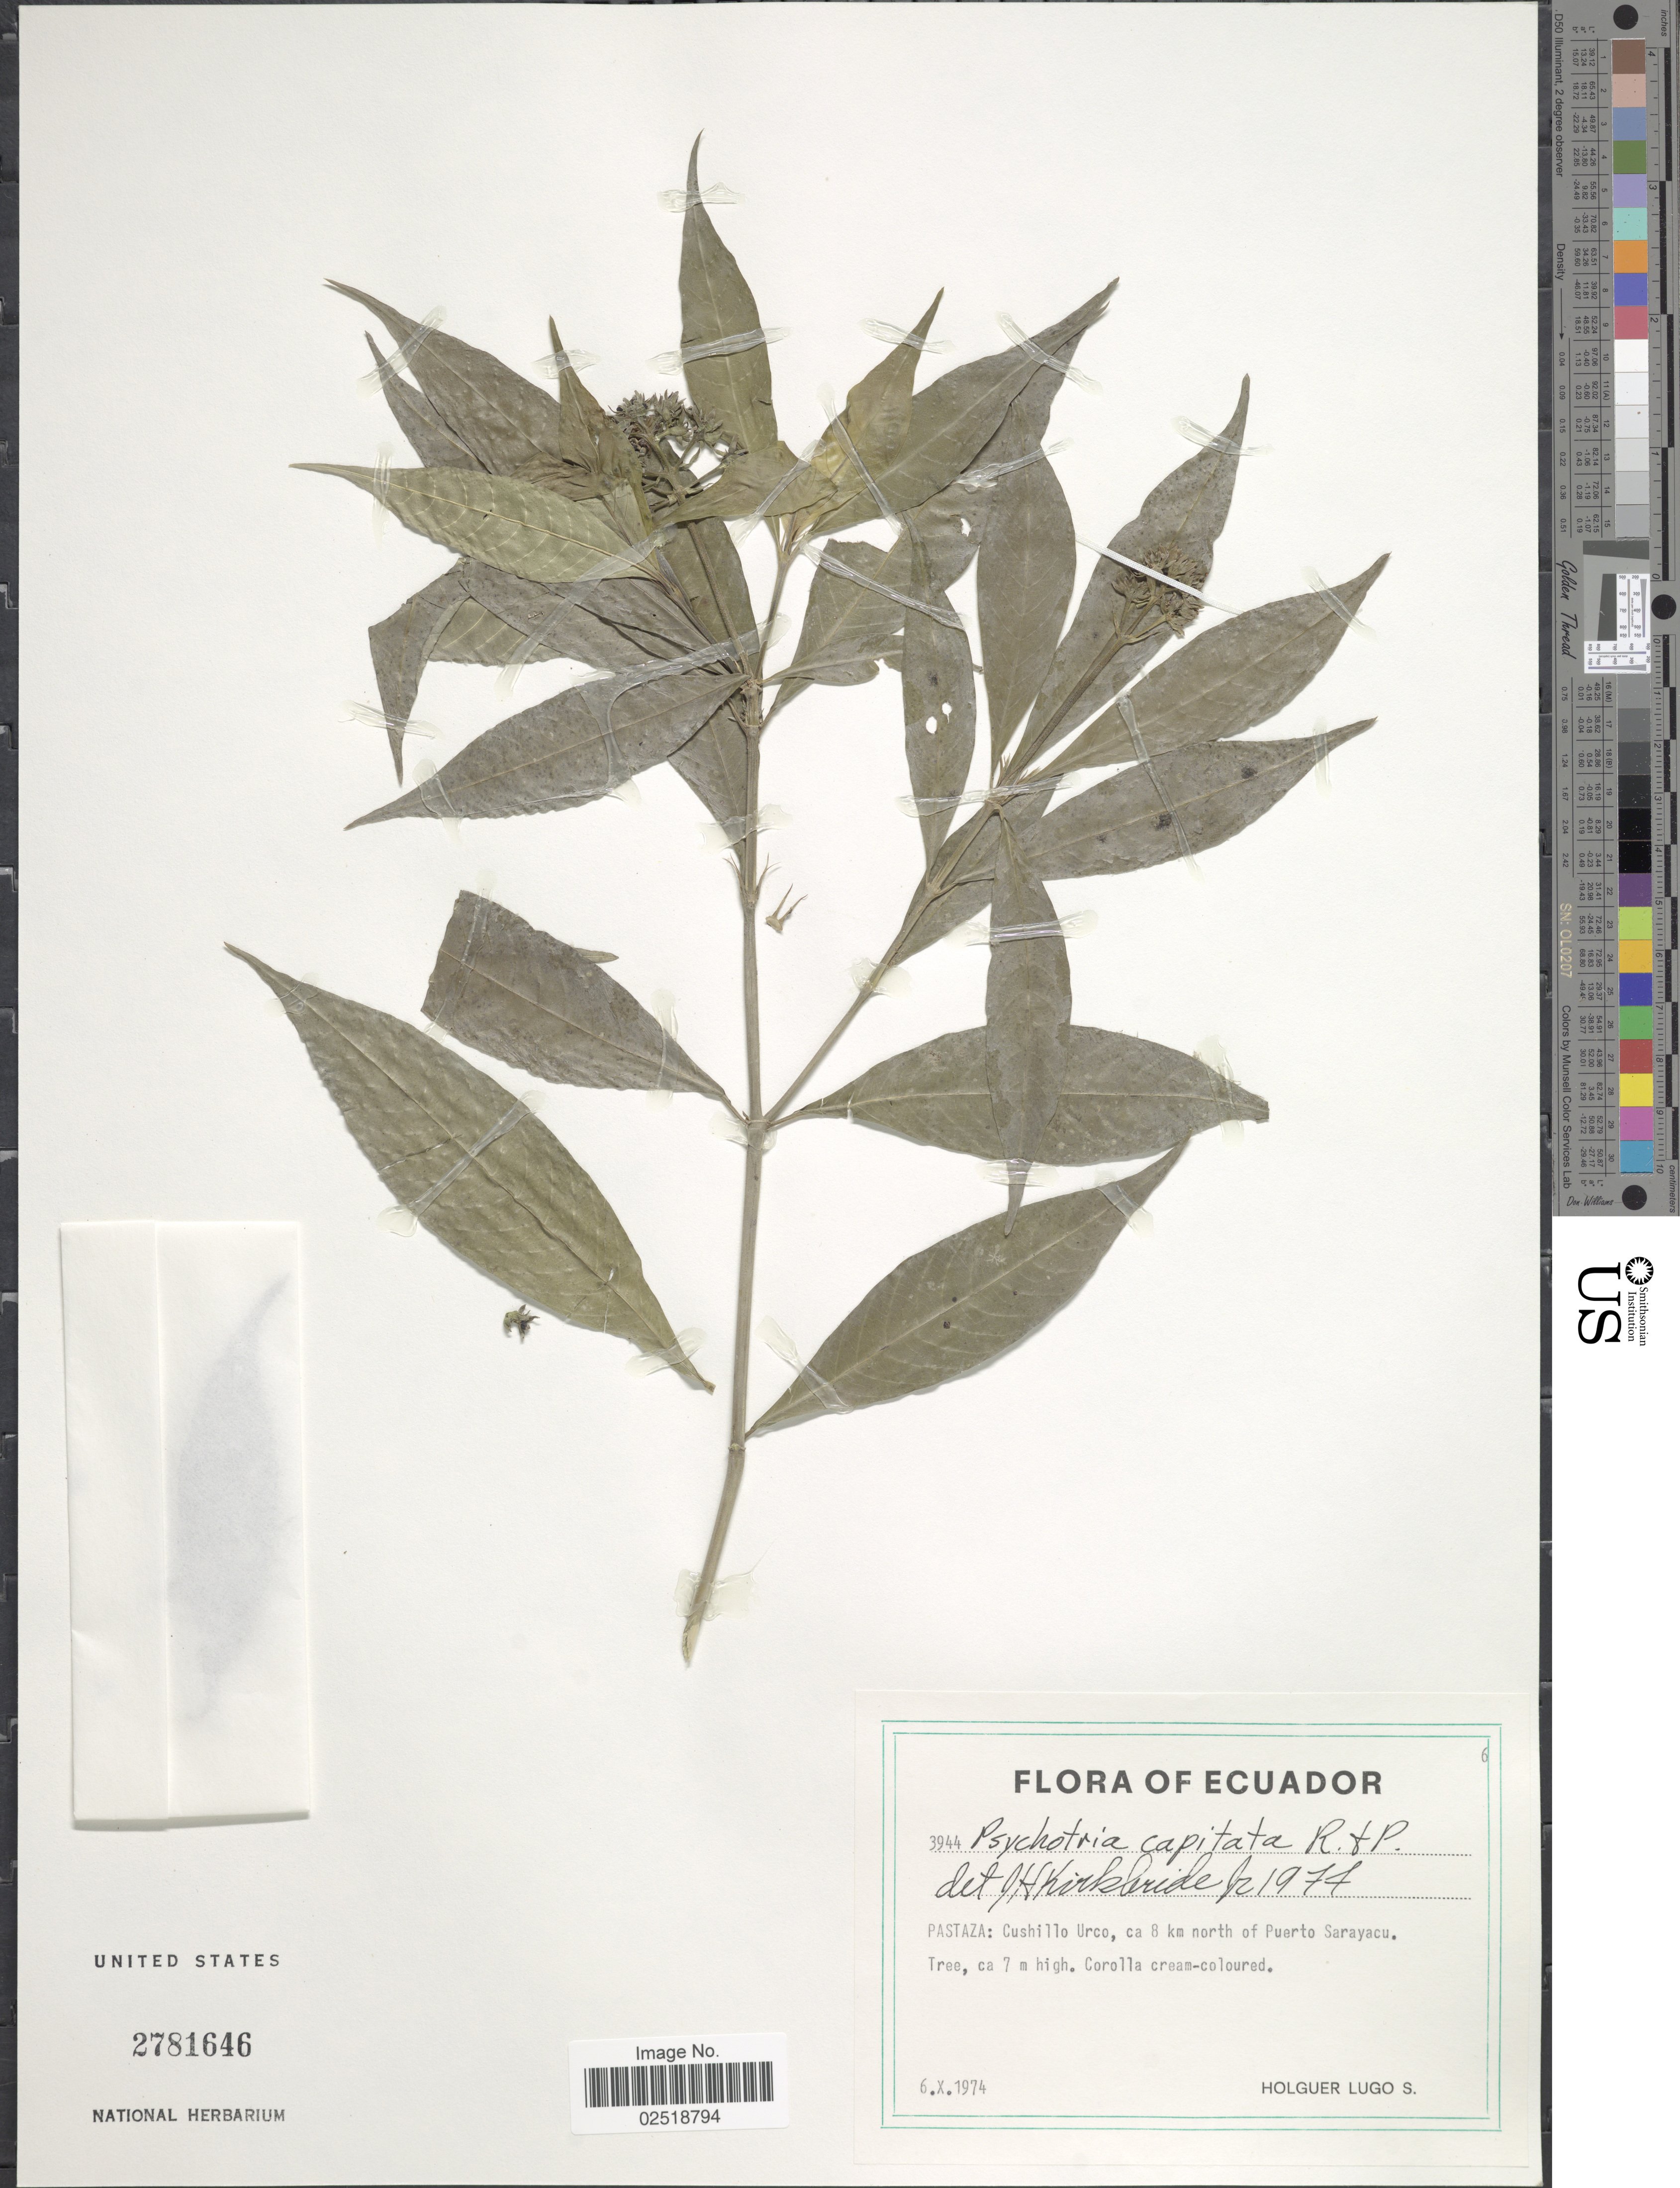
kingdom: Plantae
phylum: Tracheophyta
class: Magnoliopsida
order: Gentianales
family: Rubiaceae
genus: Psychotria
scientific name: Psychotria capitata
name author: Ruiz & Pav.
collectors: H. Lugo S.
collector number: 3944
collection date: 1974-10-06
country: Ecuador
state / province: Pastaza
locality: Cushillo Urco, ca 8 km north of Puerto Sarayacu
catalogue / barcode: US 2781646